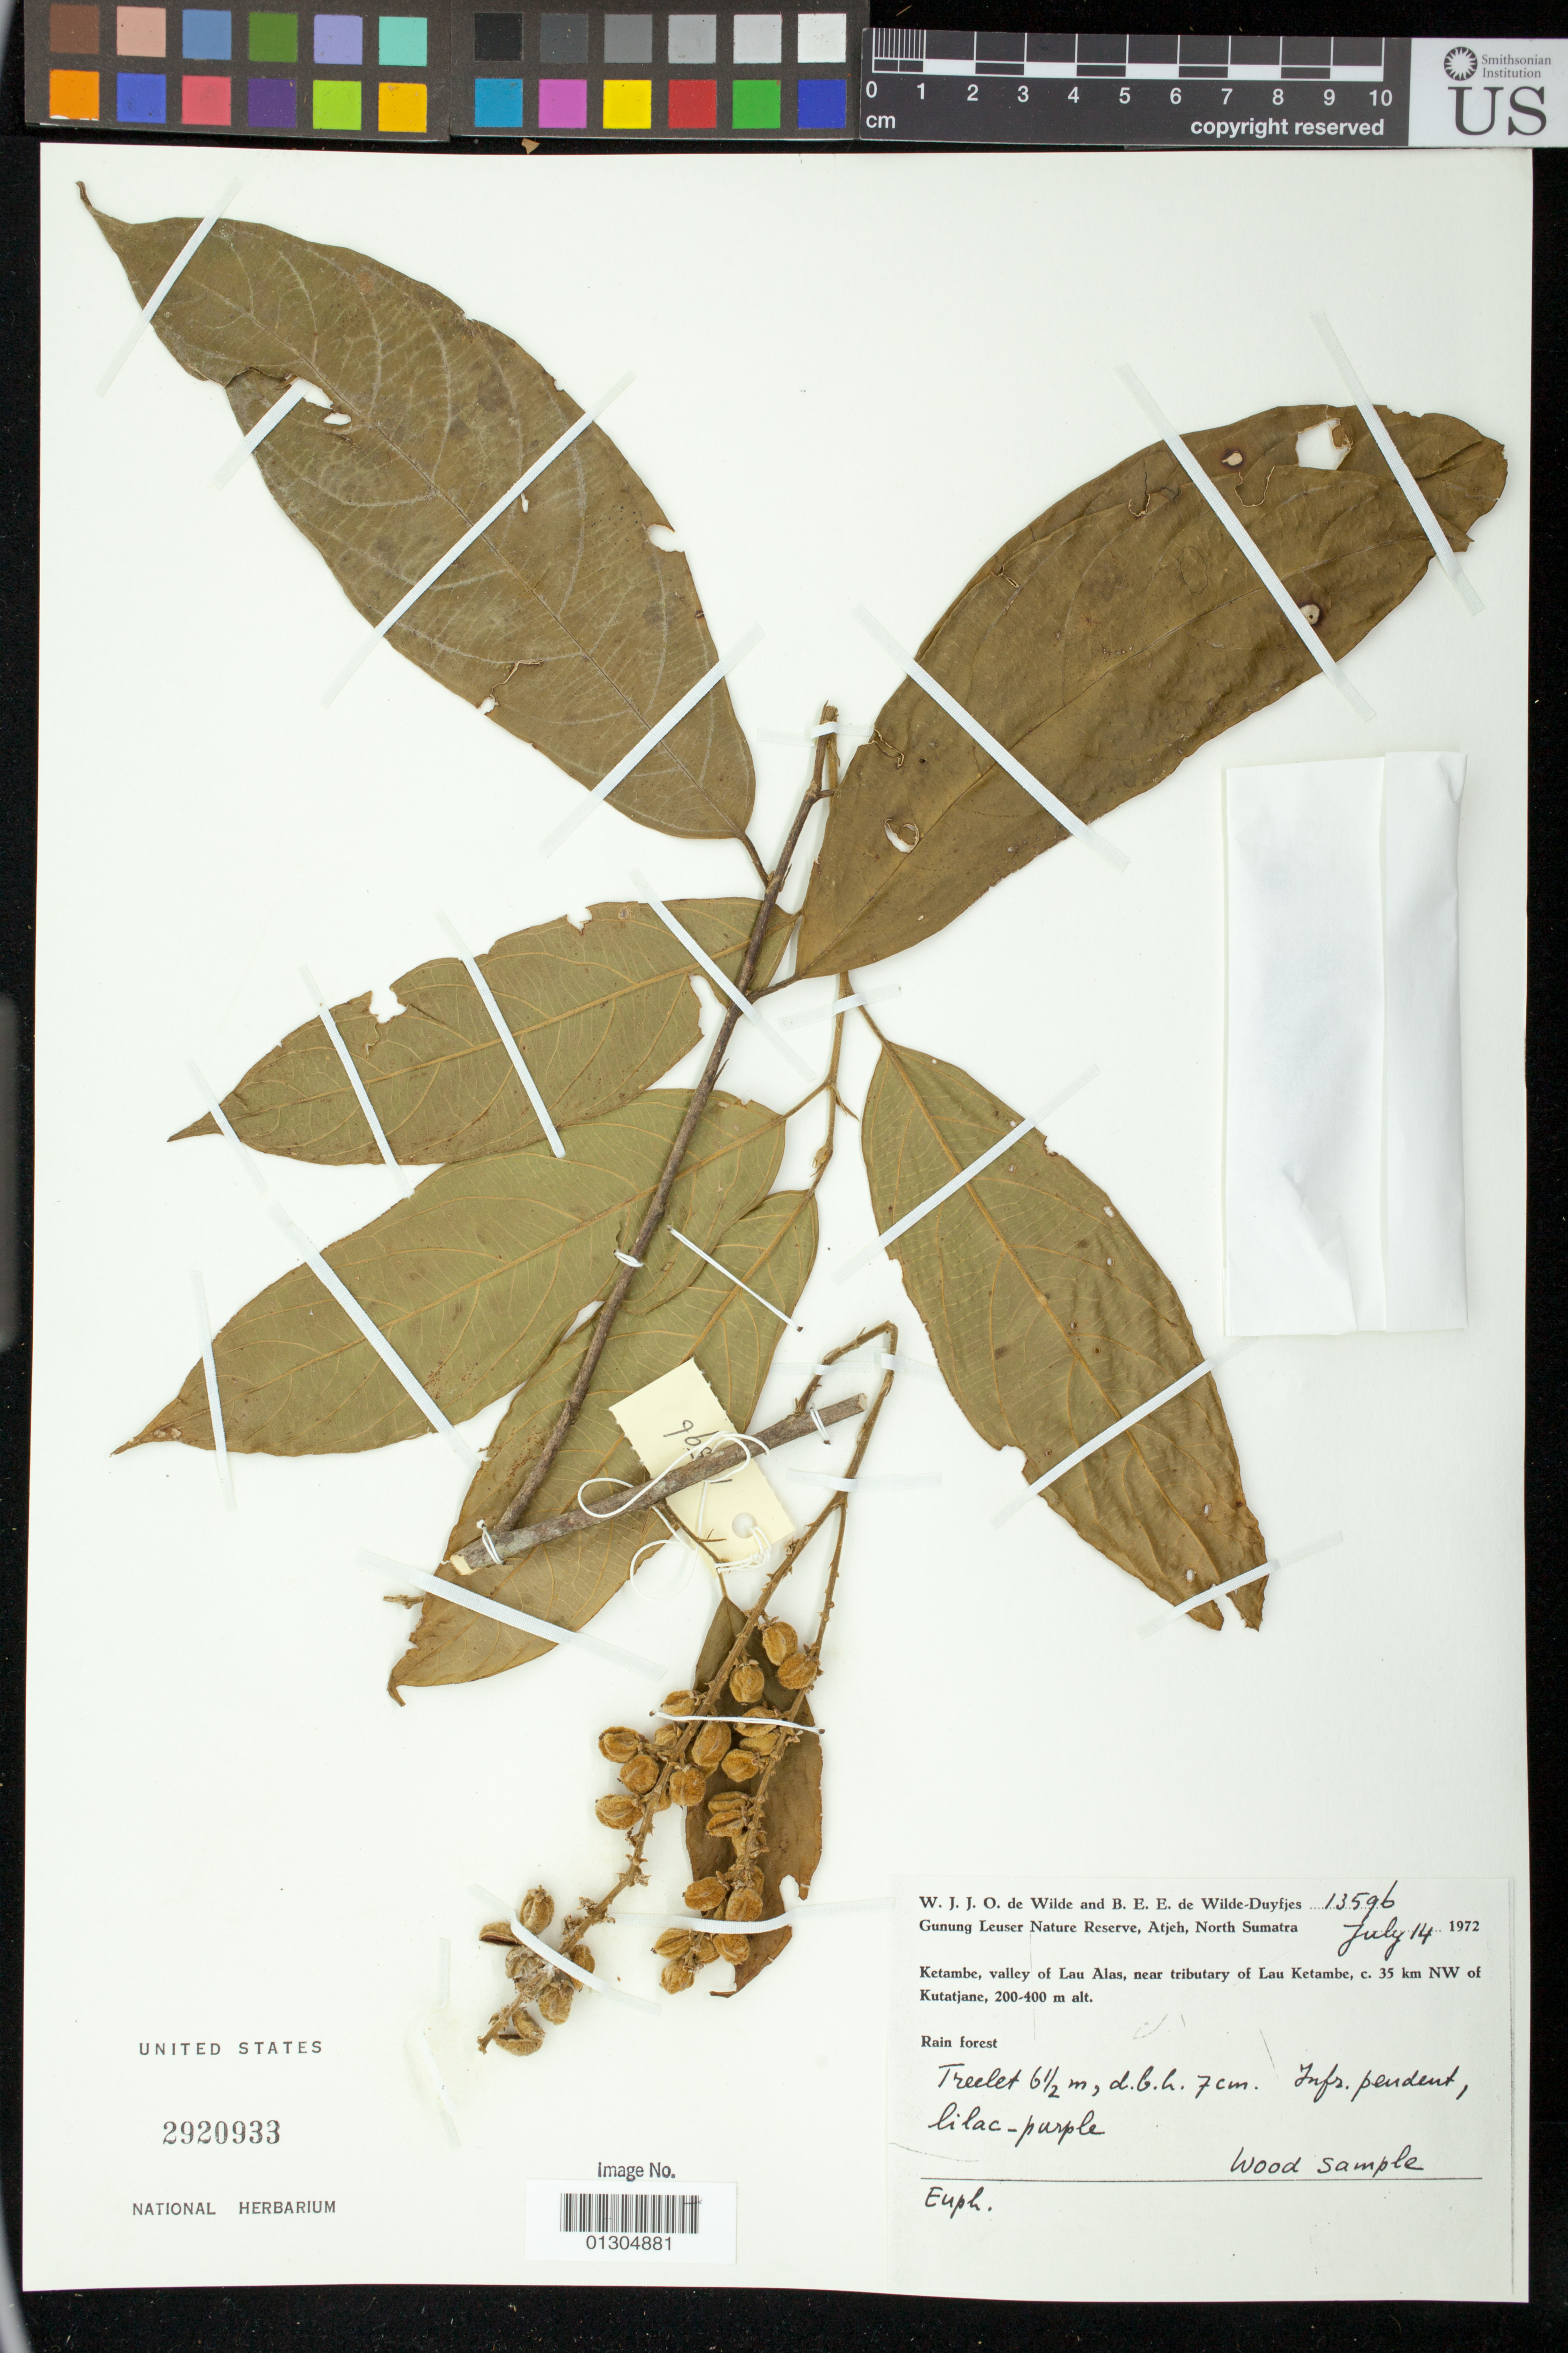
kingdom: Plantae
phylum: Tracheophyta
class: Magnoliopsida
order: Malpighiales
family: Euphorbiaceae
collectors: W. J. de Wilde & B. E. de Wilde-Duyfjes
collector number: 13596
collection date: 1972-07-14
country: Indonesia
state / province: Sumatra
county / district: Sumatera Utara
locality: Gunung Leuser Nature Reserve, Atjeh [Aceh].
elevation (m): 200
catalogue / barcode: US 2920933